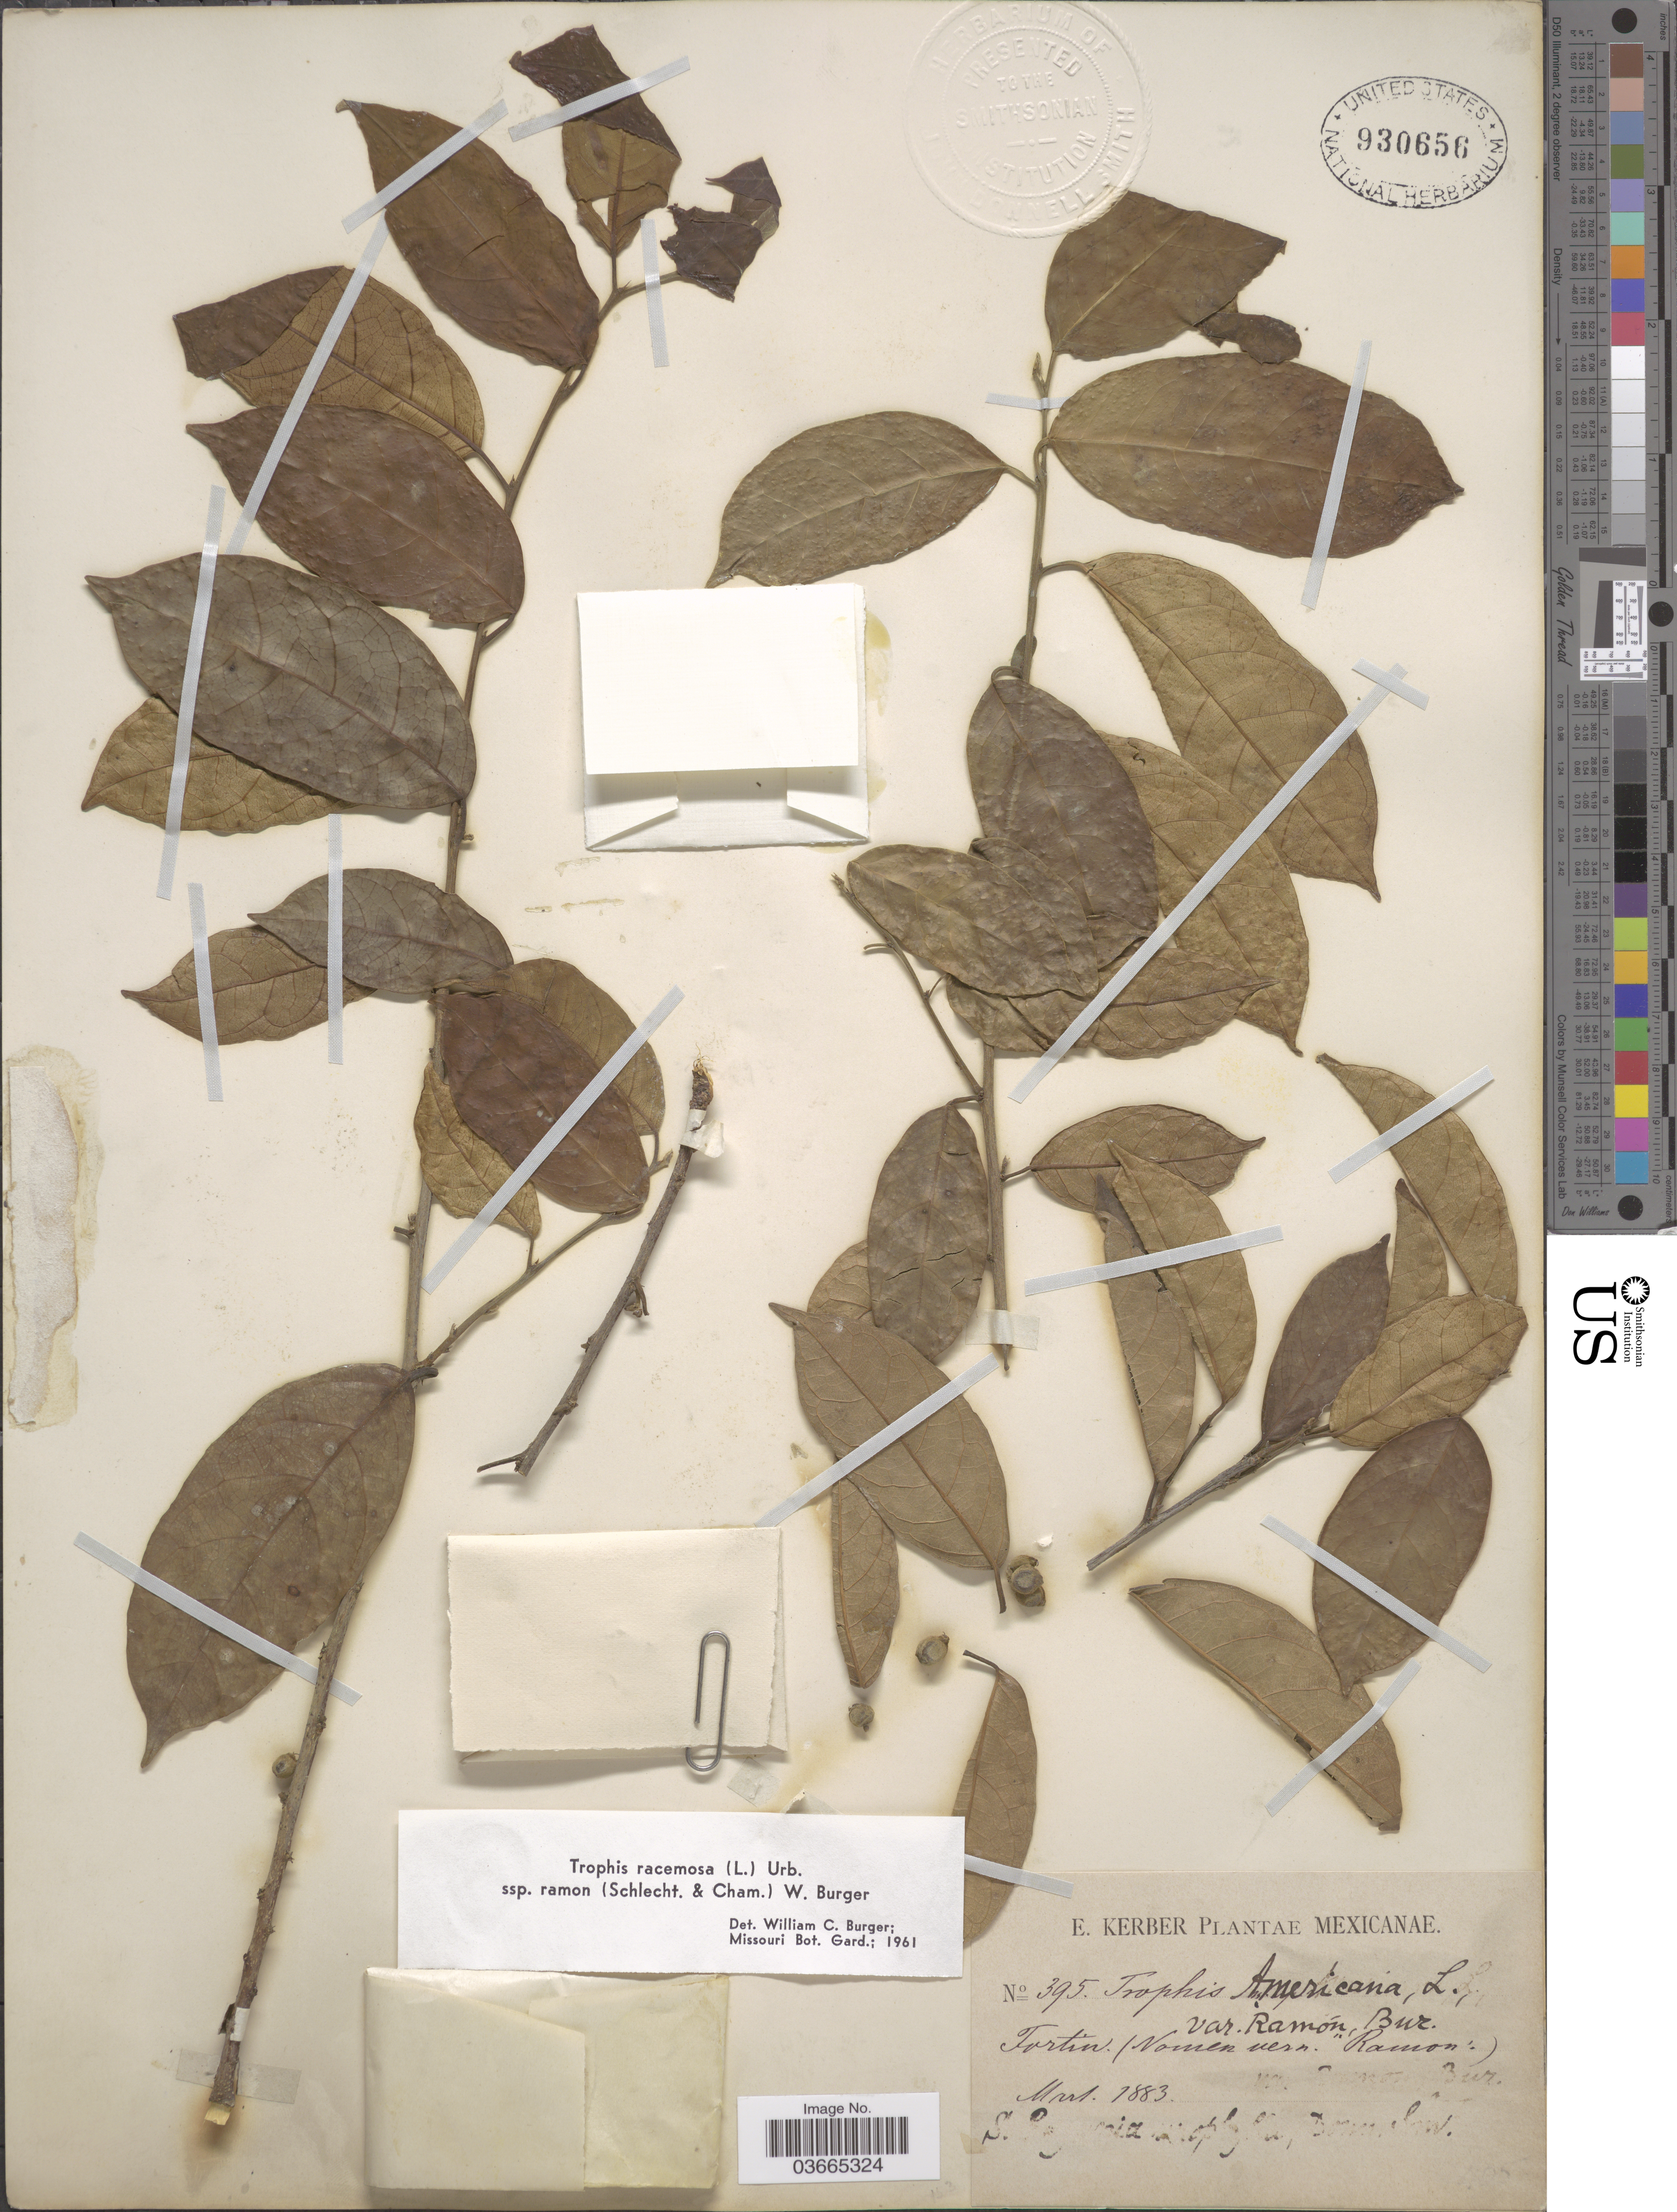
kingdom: Plantae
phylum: Tracheophyta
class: Magnoliopsida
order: Rosales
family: Moraceae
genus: Trophis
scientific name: Trophis racemosa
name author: (L.) Urb.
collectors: E. Kerber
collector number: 395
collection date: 1883-03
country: Mexico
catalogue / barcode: US 930656